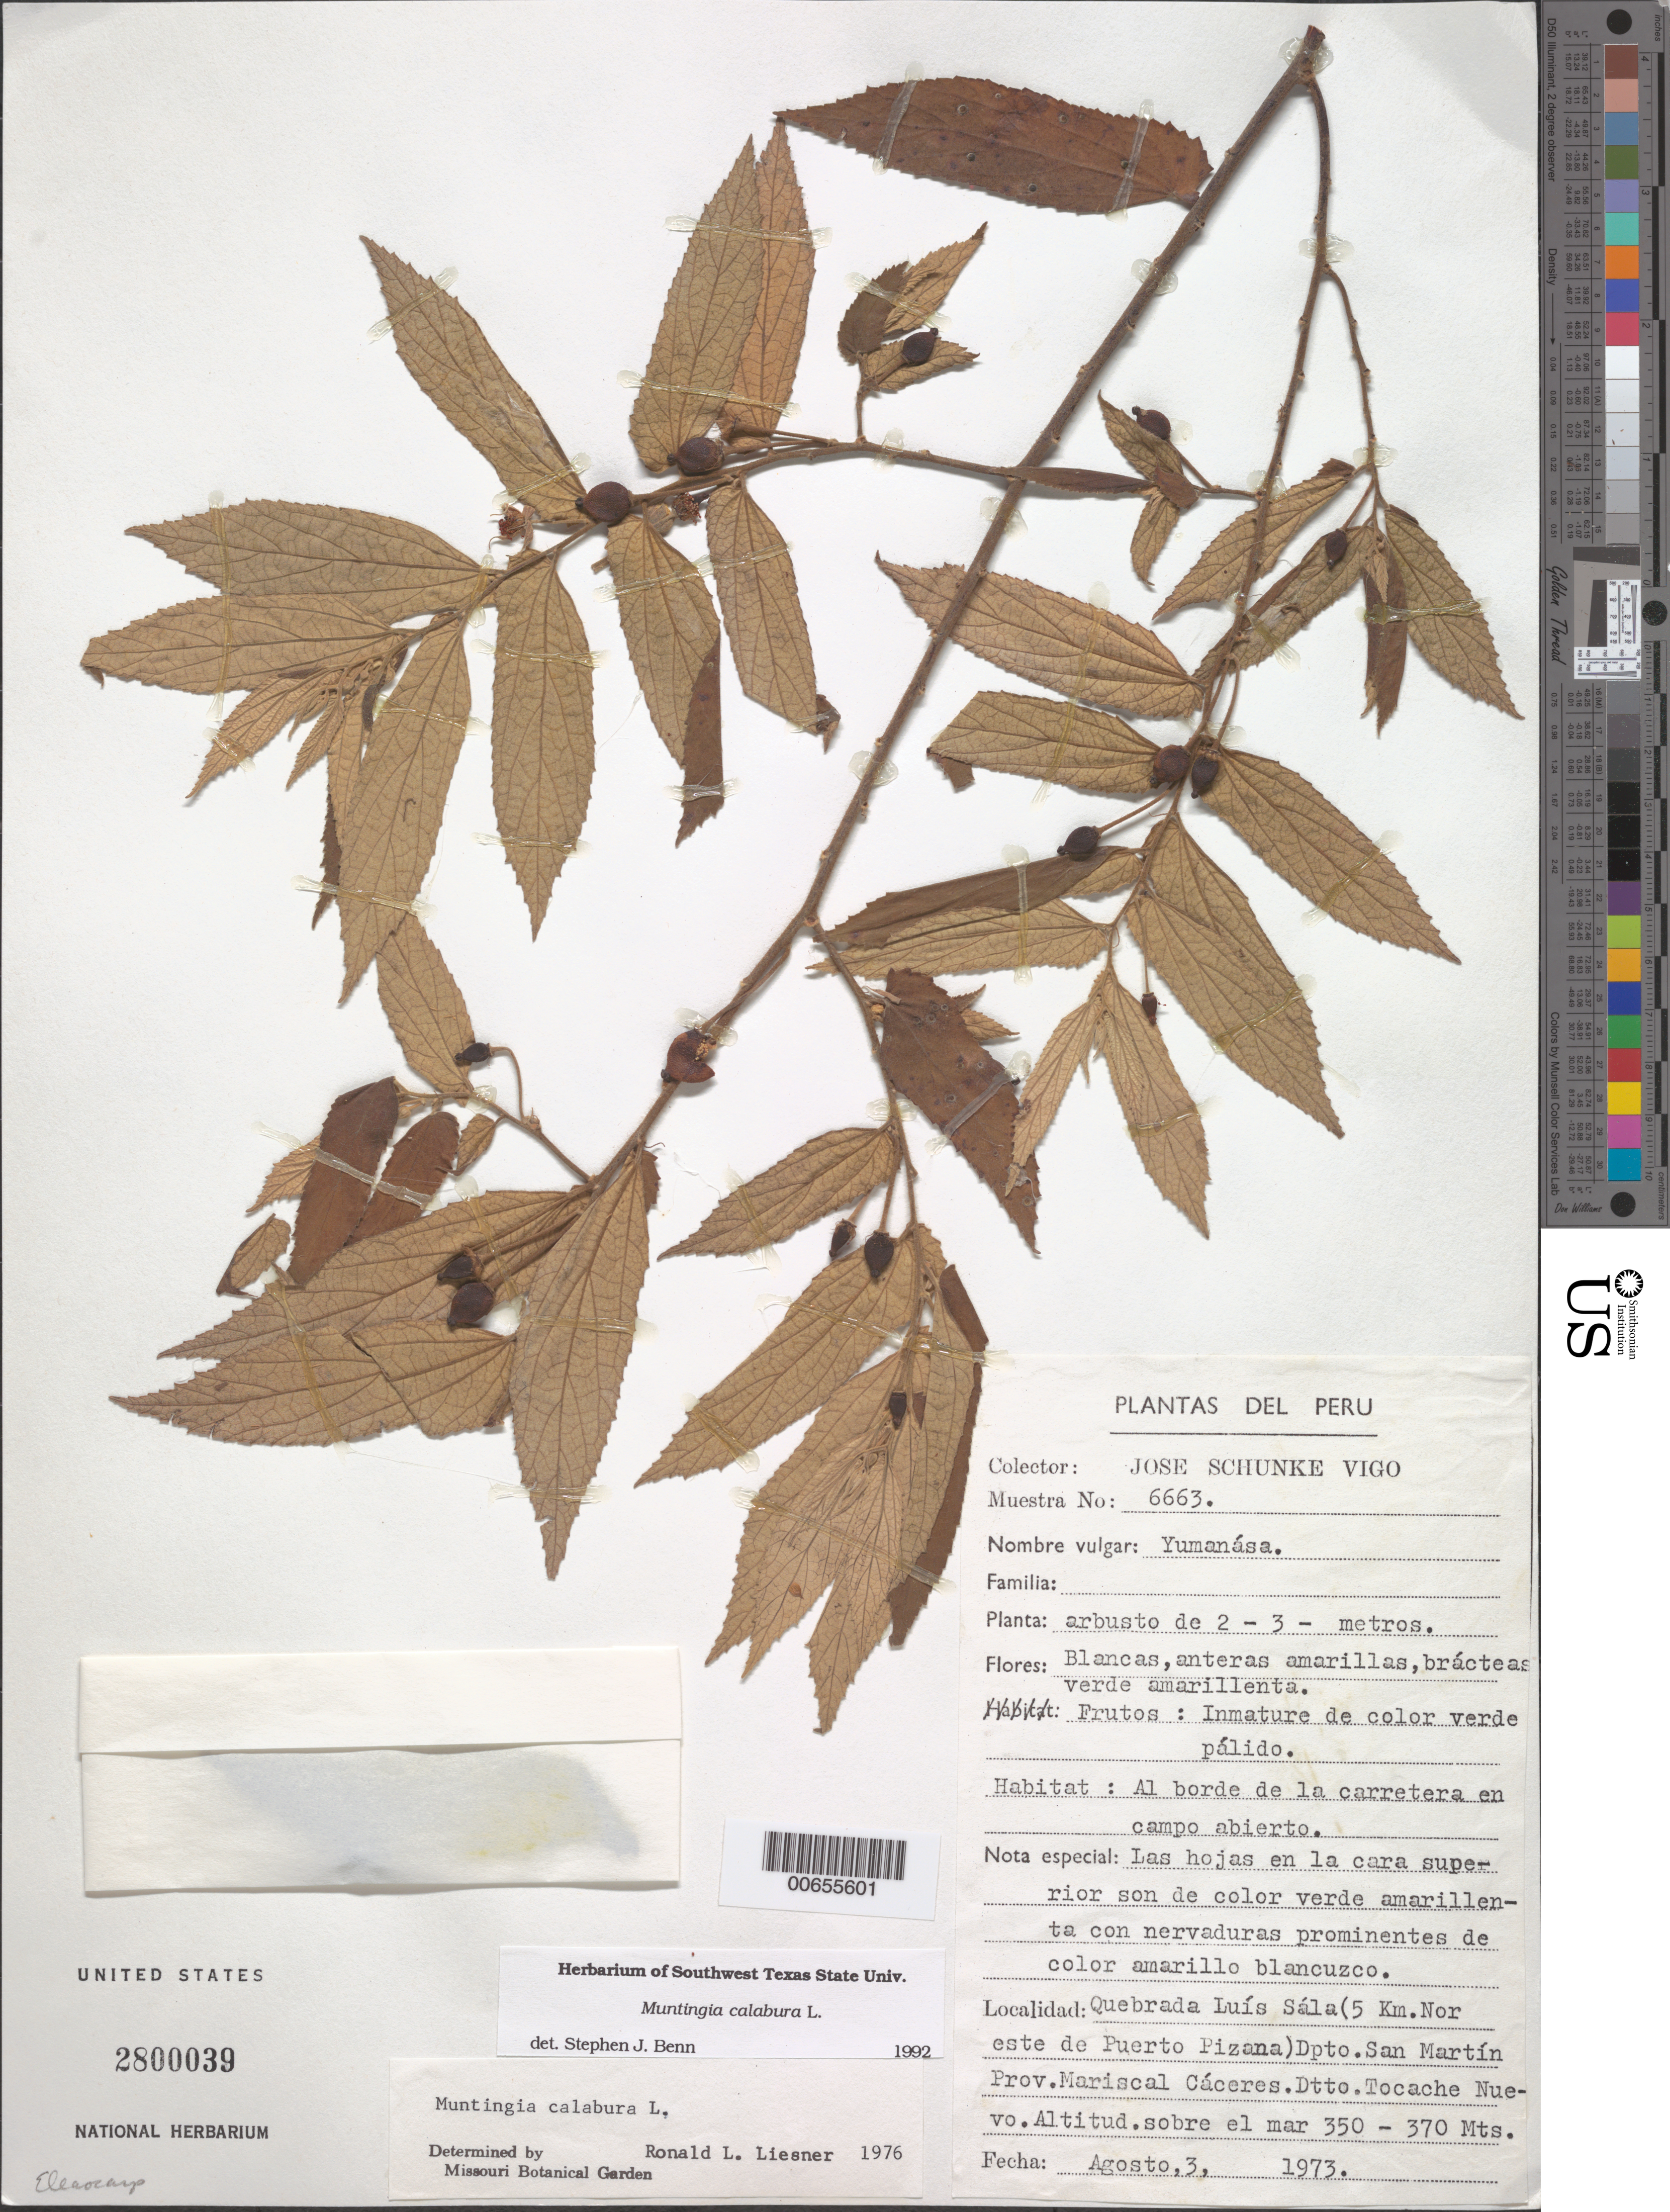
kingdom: Plantae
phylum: Tracheophyta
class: Magnoliopsida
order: Malvales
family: Muntingiaceae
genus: Muntingia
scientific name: Muntingia calabura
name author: L.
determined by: Benn, S. J.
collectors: J. Schunke Vigo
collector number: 6663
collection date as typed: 03 Aug 1973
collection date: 1973-08-03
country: Peru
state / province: San Martín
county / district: Mariscal Cáceres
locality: Dtto. Tocache Nuevo. Quebrada Luís Sála (5 km Noreste de Puerto Pizana)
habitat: Al borde de la carretera en campo abierto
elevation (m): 350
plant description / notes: Common name: Yumanása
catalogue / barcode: US 2800039